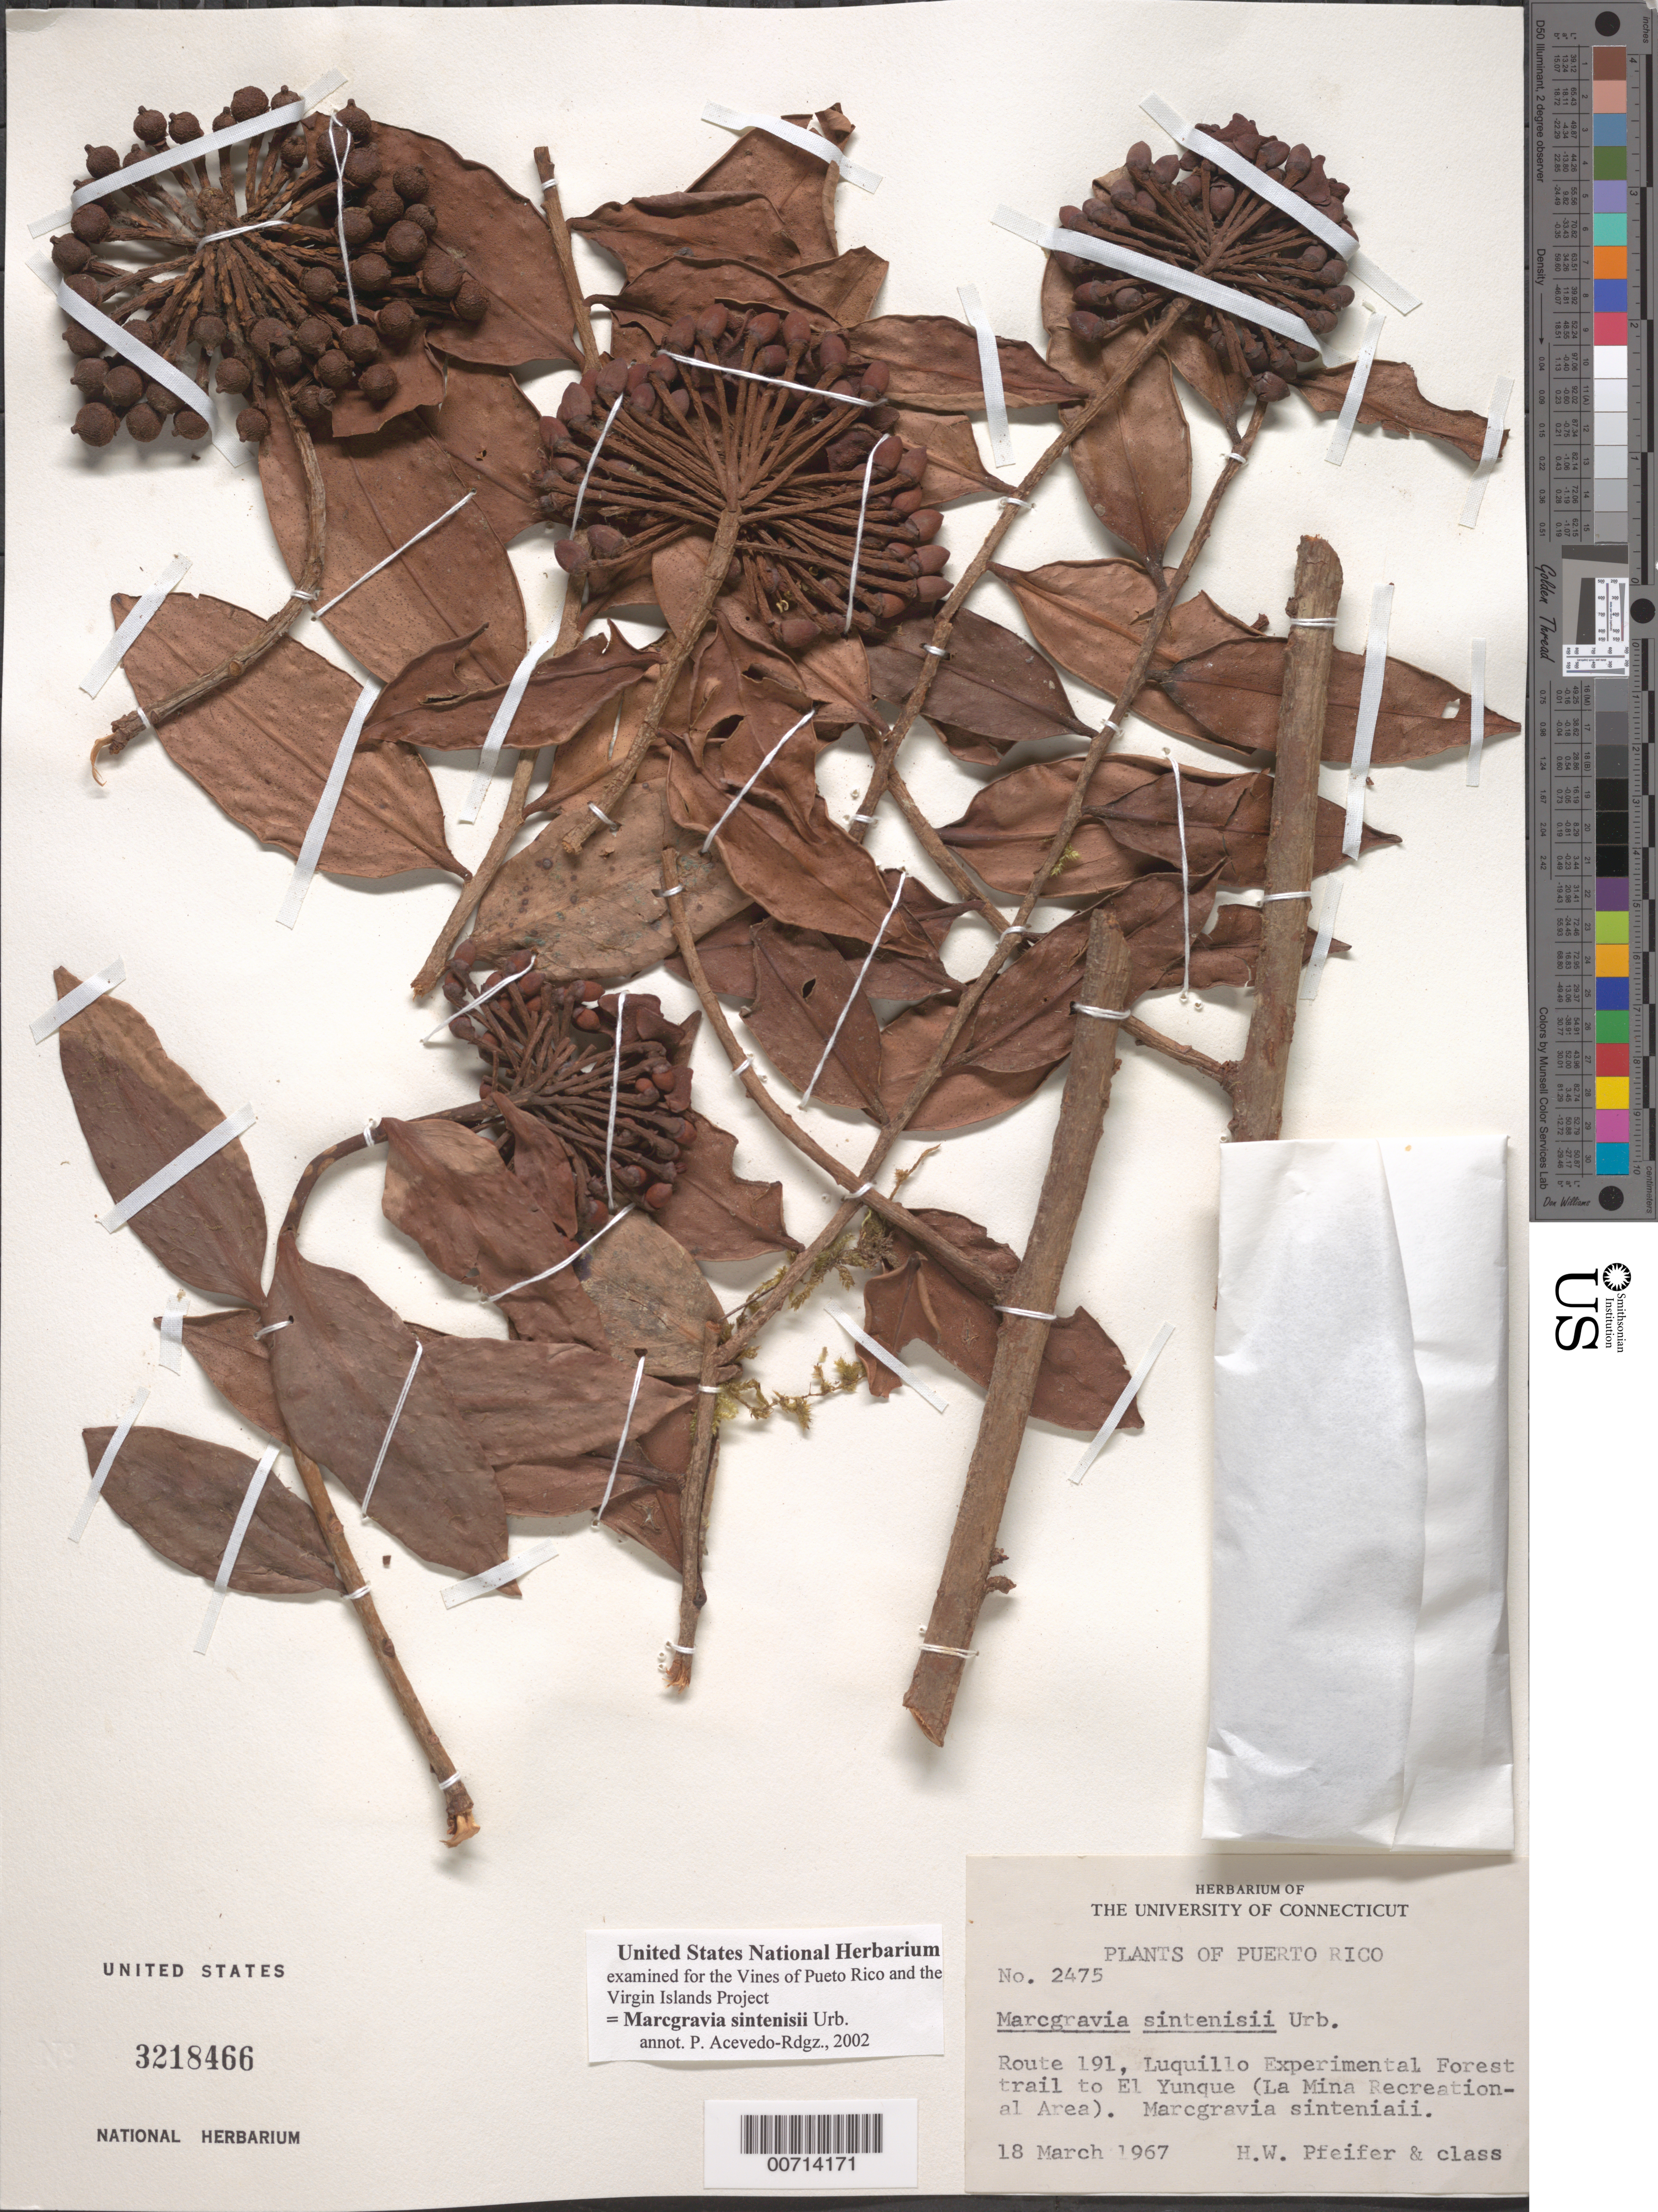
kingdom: Plantae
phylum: Tracheophyta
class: Magnoliopsida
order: Ericales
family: Marcgraviaceae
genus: Marcgravia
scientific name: Marcgravia sintenisii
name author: Urb.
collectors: H. W. Pfeifer & Class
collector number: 2475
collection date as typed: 18 Mar 1967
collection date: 1967-03-18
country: Puerto Rico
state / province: Luquillo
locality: Luquillo Exp. Forest trail to El Yunque (La Mina Recreational Area), Rte 191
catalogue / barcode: US 3218466